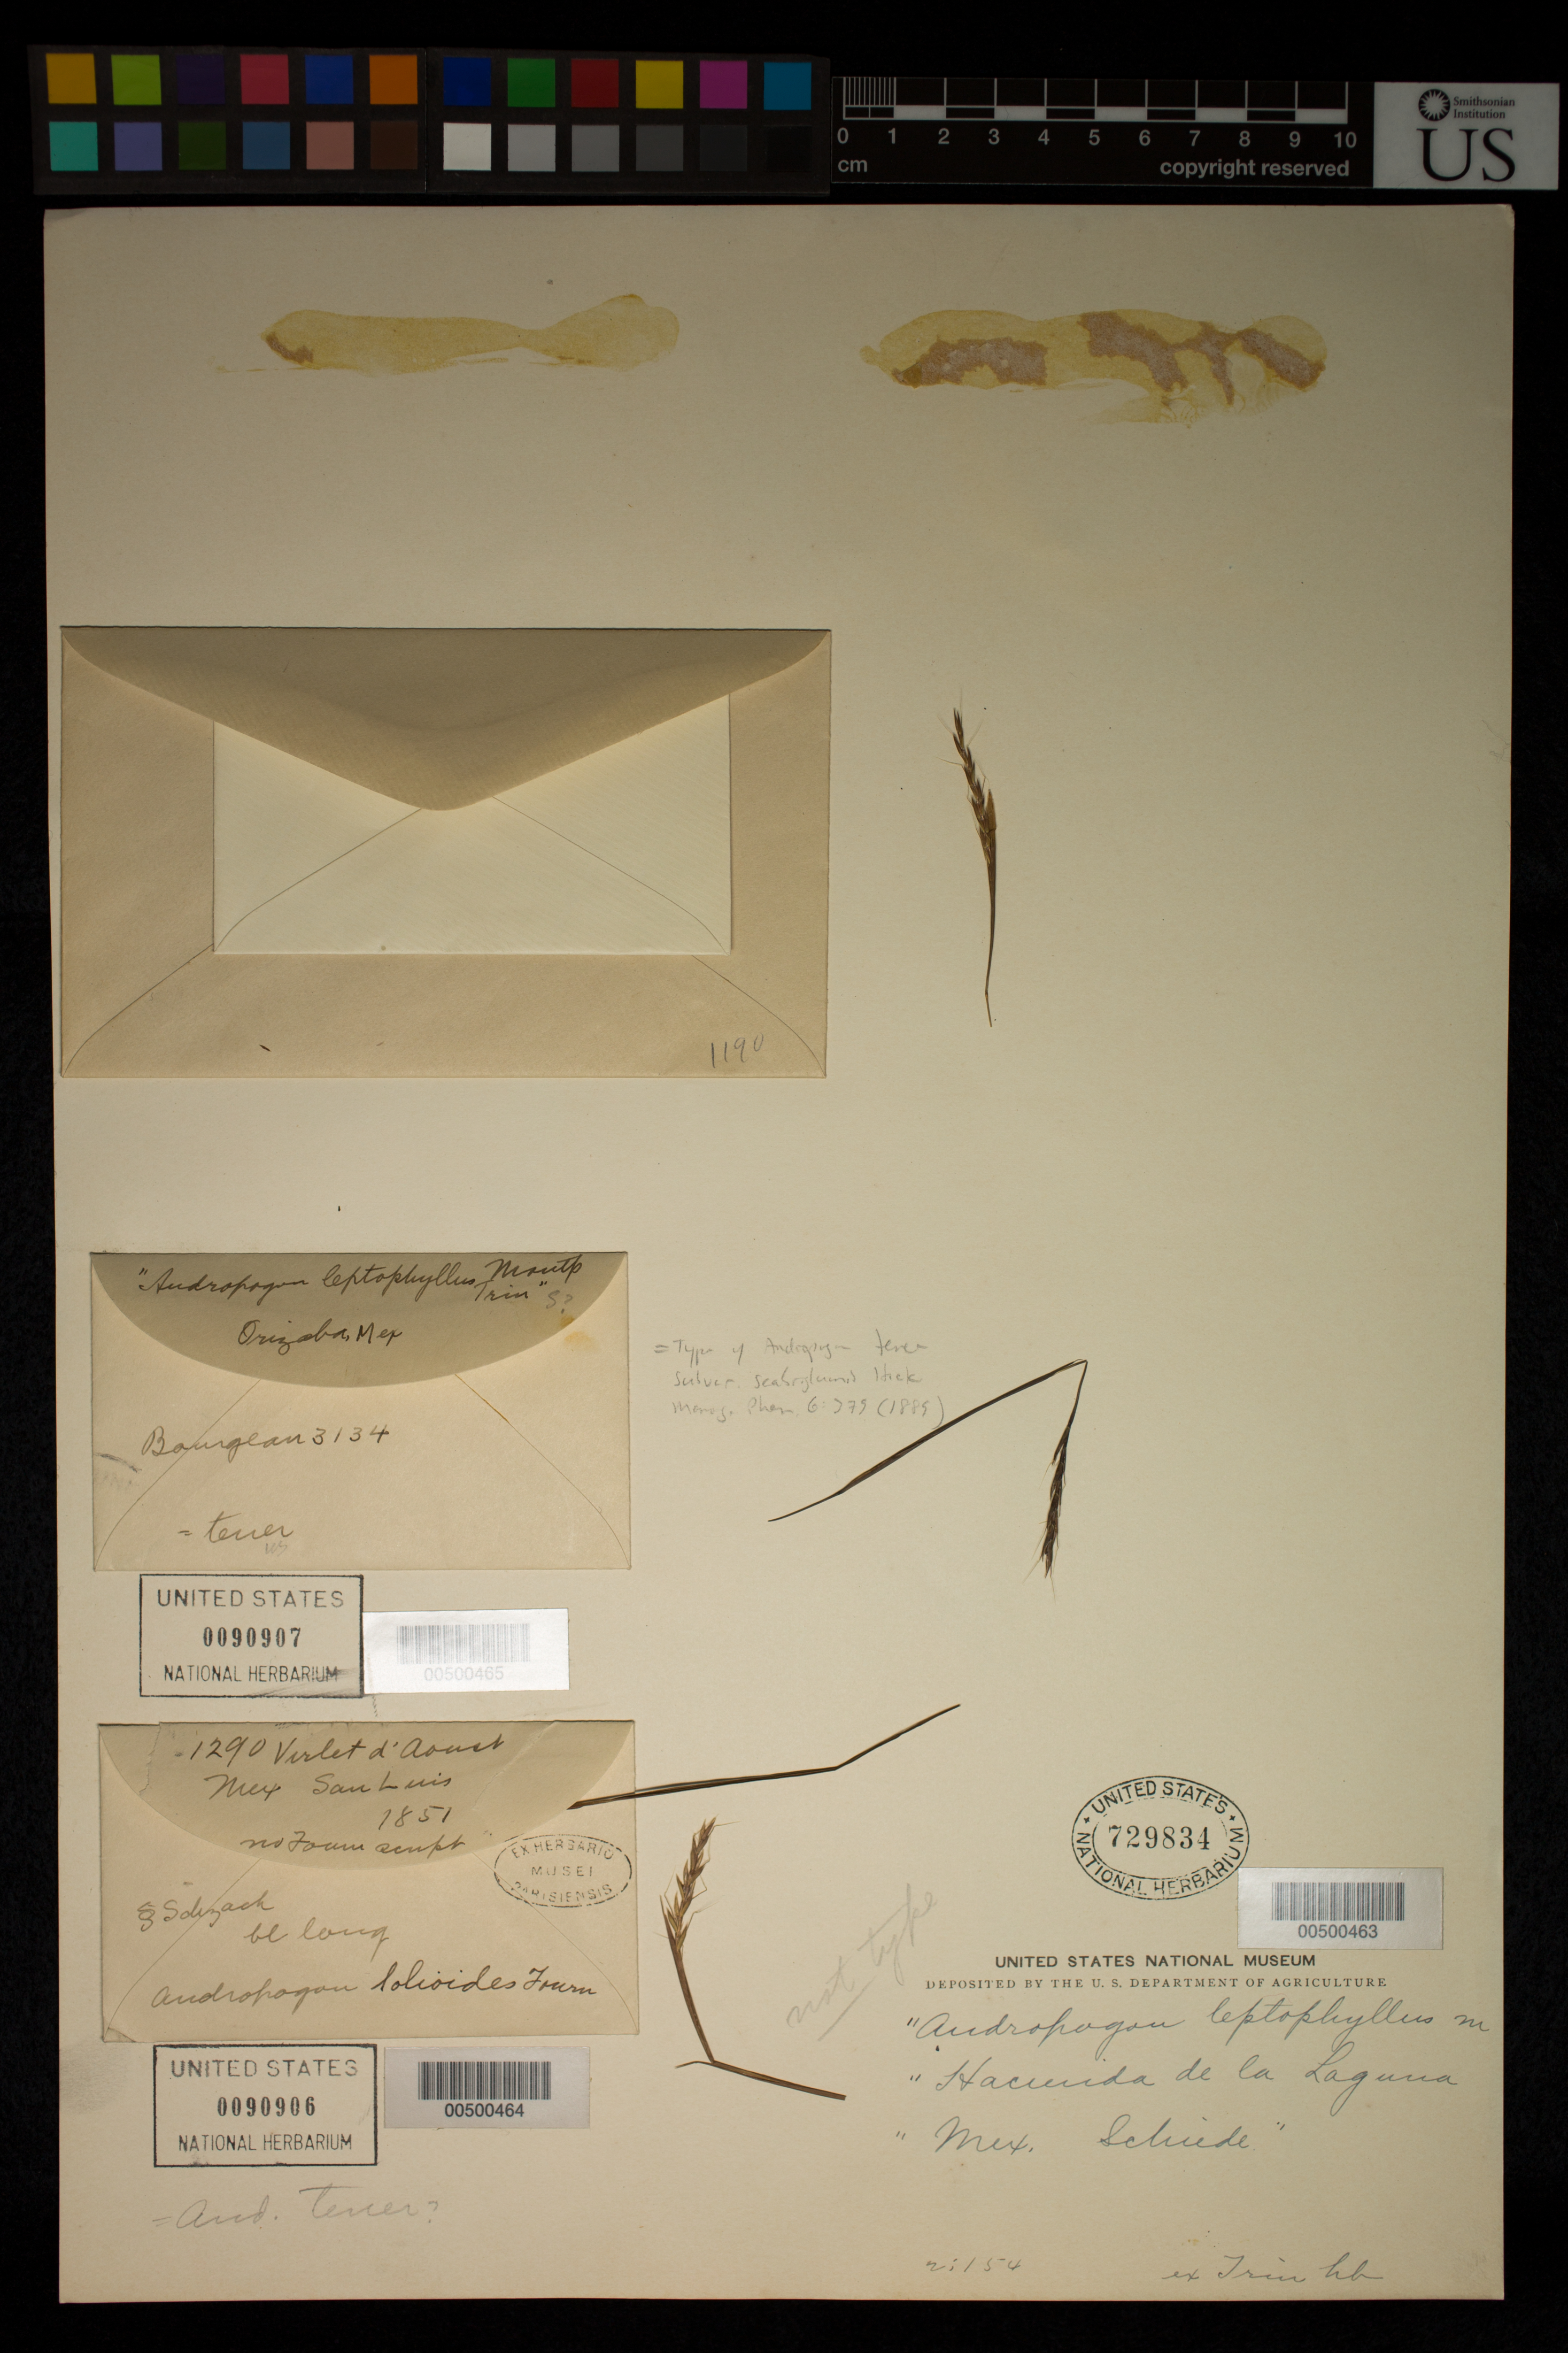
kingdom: Plantae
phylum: Tracheophyta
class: Liliopsida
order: Poales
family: Poaceae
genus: Andropogon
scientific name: Andropogon tener subvar. scabriglumis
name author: Hack. in A. DC.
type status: Isotype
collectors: E. Bourgeau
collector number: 3134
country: Mexico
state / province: Veracruz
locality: Orizaba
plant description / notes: Fragmentary material of type specimen ex herb. unknown. Mounted on sheet with fragmentary material of one non-type and one type specimen (and filed with latter under Andropogon lolioides in type herbarium).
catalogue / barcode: US 90907